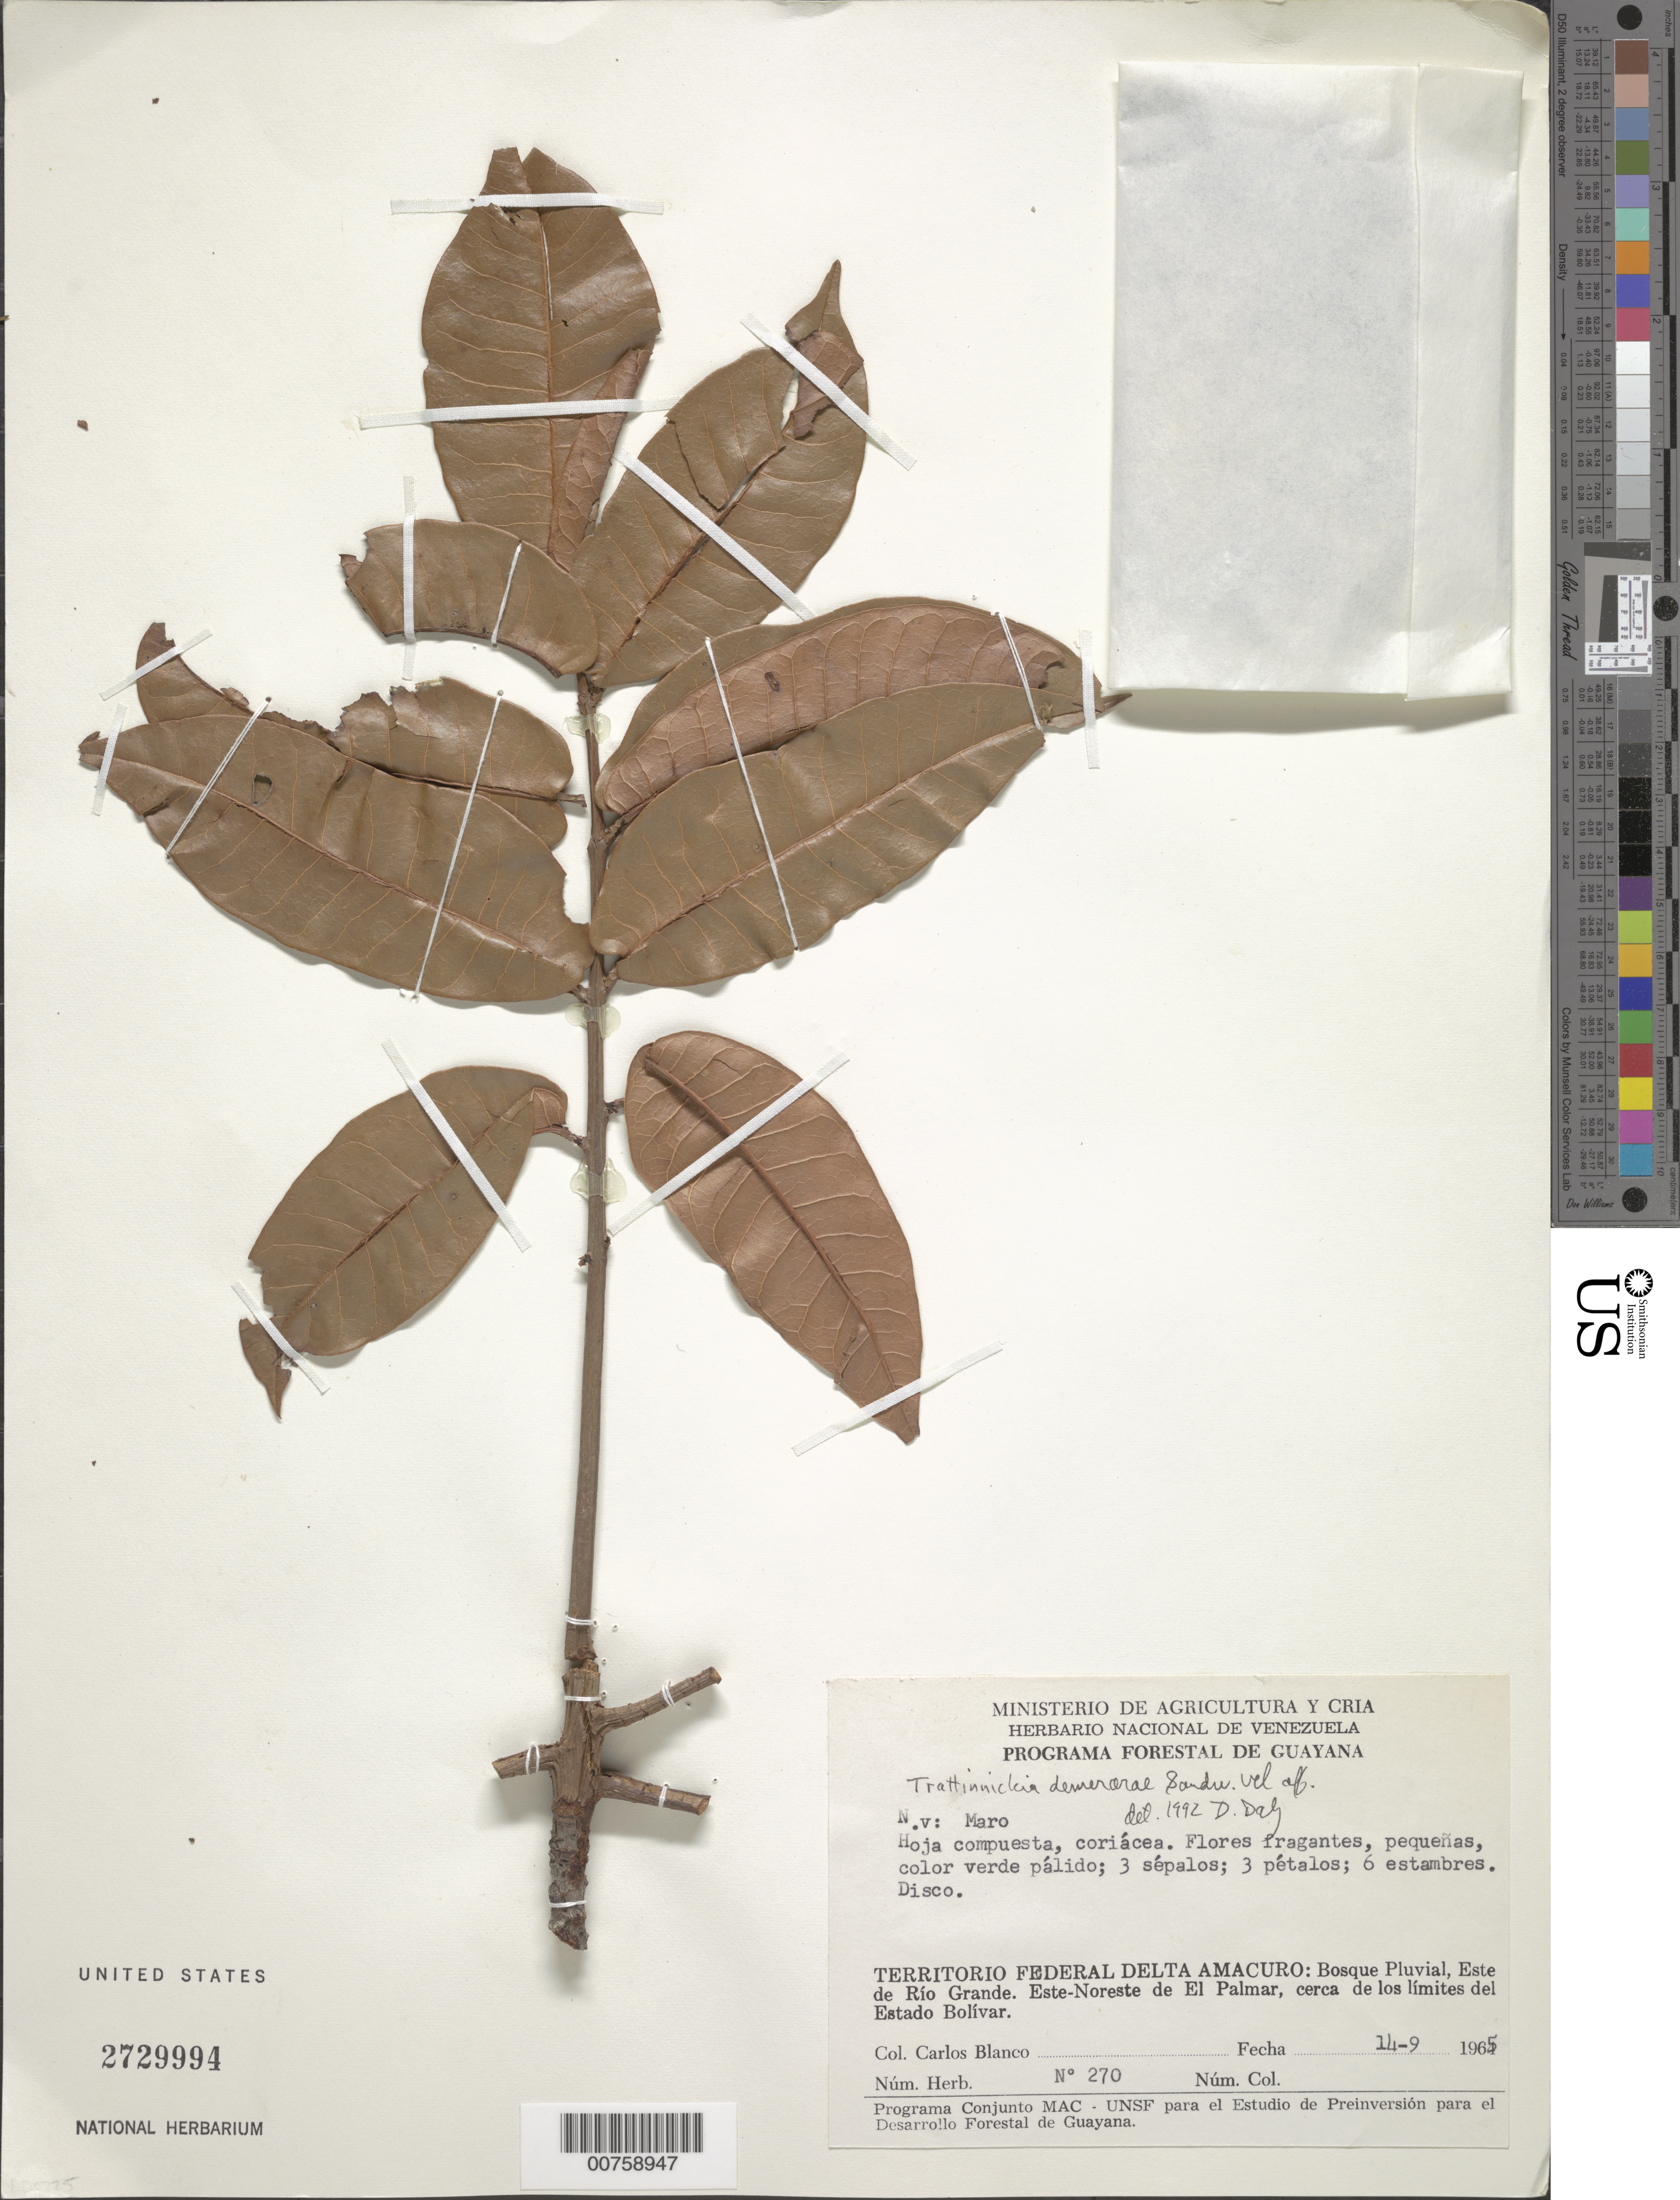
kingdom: Plantae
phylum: Tracheophyta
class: Magnoliopsida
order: Sapindales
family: Burseraceae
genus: Trattinnickia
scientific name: Trattinnickia demerarae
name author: Sandwith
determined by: Daly, D. C.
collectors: C. A. Blanco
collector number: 270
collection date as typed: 14-Sep-65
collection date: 1965-09-14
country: Venezuela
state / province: Delta Amacuro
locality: Río Grande, Este de; Este-Noreste de El Palmar, cerca de los limites del Estado Bolívar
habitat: Rainforest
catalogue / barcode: US 2729994